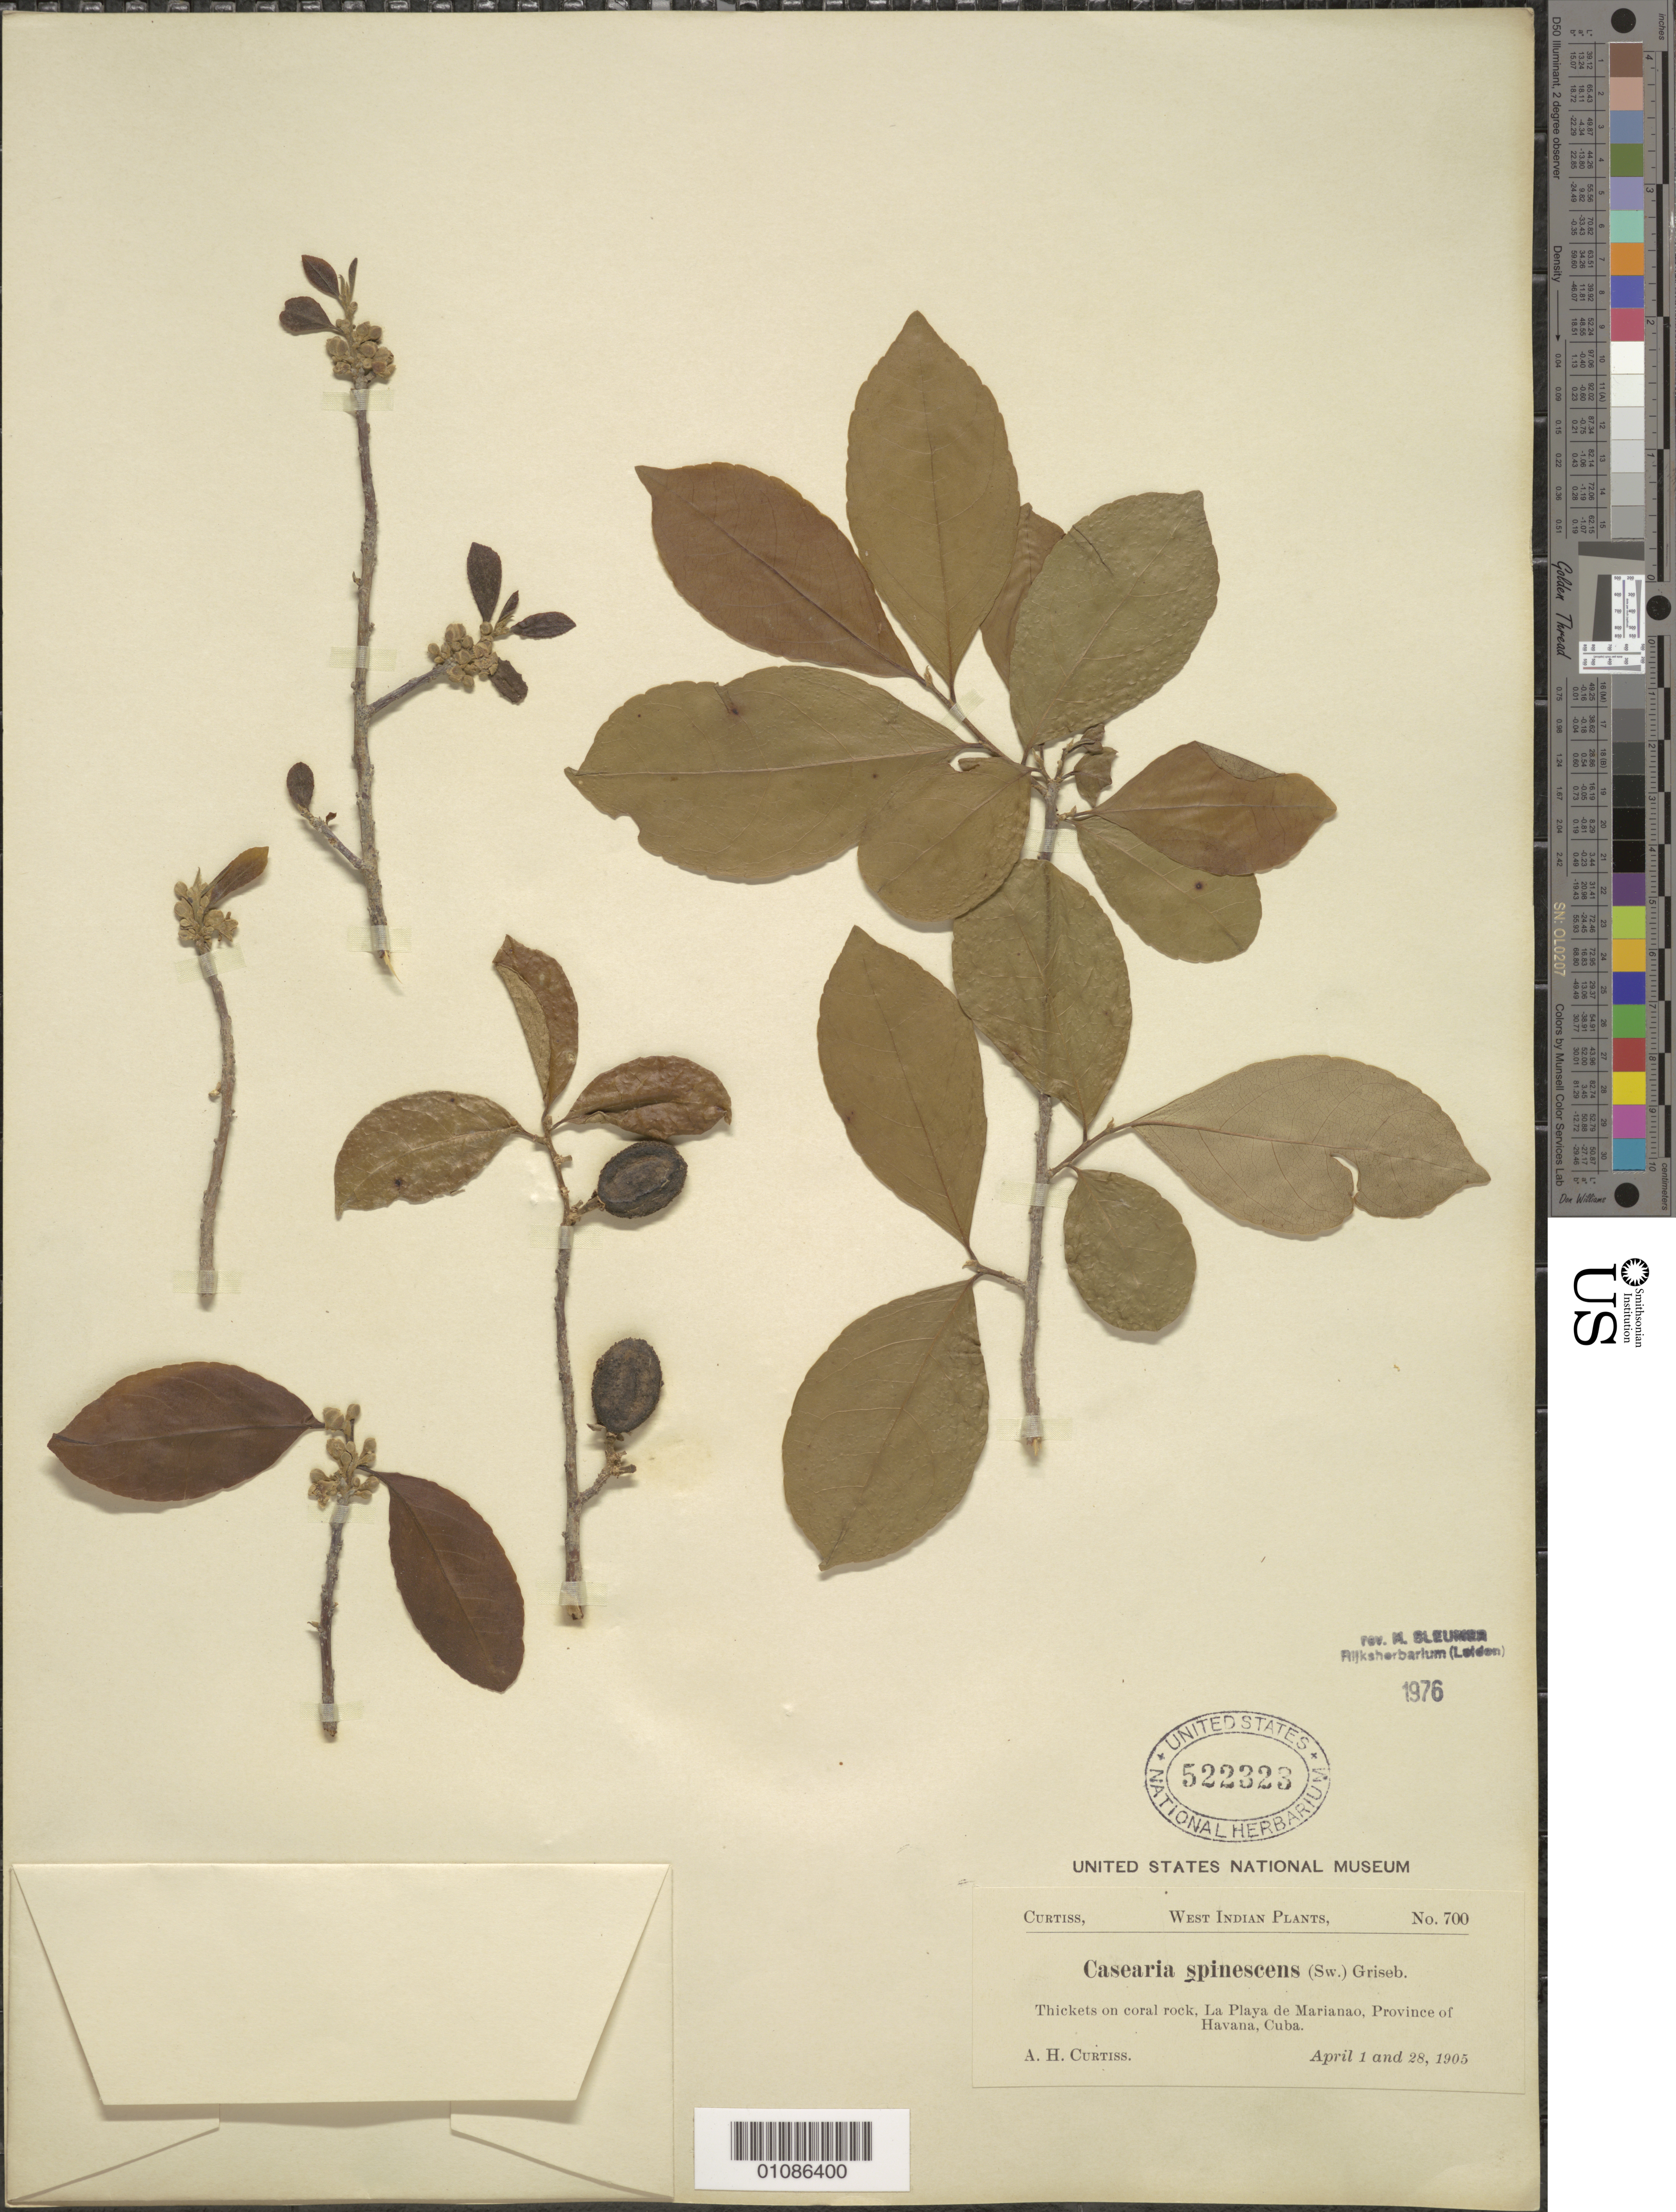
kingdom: Plantae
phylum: Tracheophyta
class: Magnoliopsida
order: Malpighiales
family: Salicaceae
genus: Casearia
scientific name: Casearia spinescens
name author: (Sw.) Griseb.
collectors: A. H. Curtiss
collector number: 700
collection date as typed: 01 Apr 1905 to 28 Apr 1905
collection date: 1905-04-01/1905-04-28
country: Cuba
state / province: La Habana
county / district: Municipio Playa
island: Cuba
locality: Thickets on coral rock La playa de Marianao, Province of Habana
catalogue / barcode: US 522323